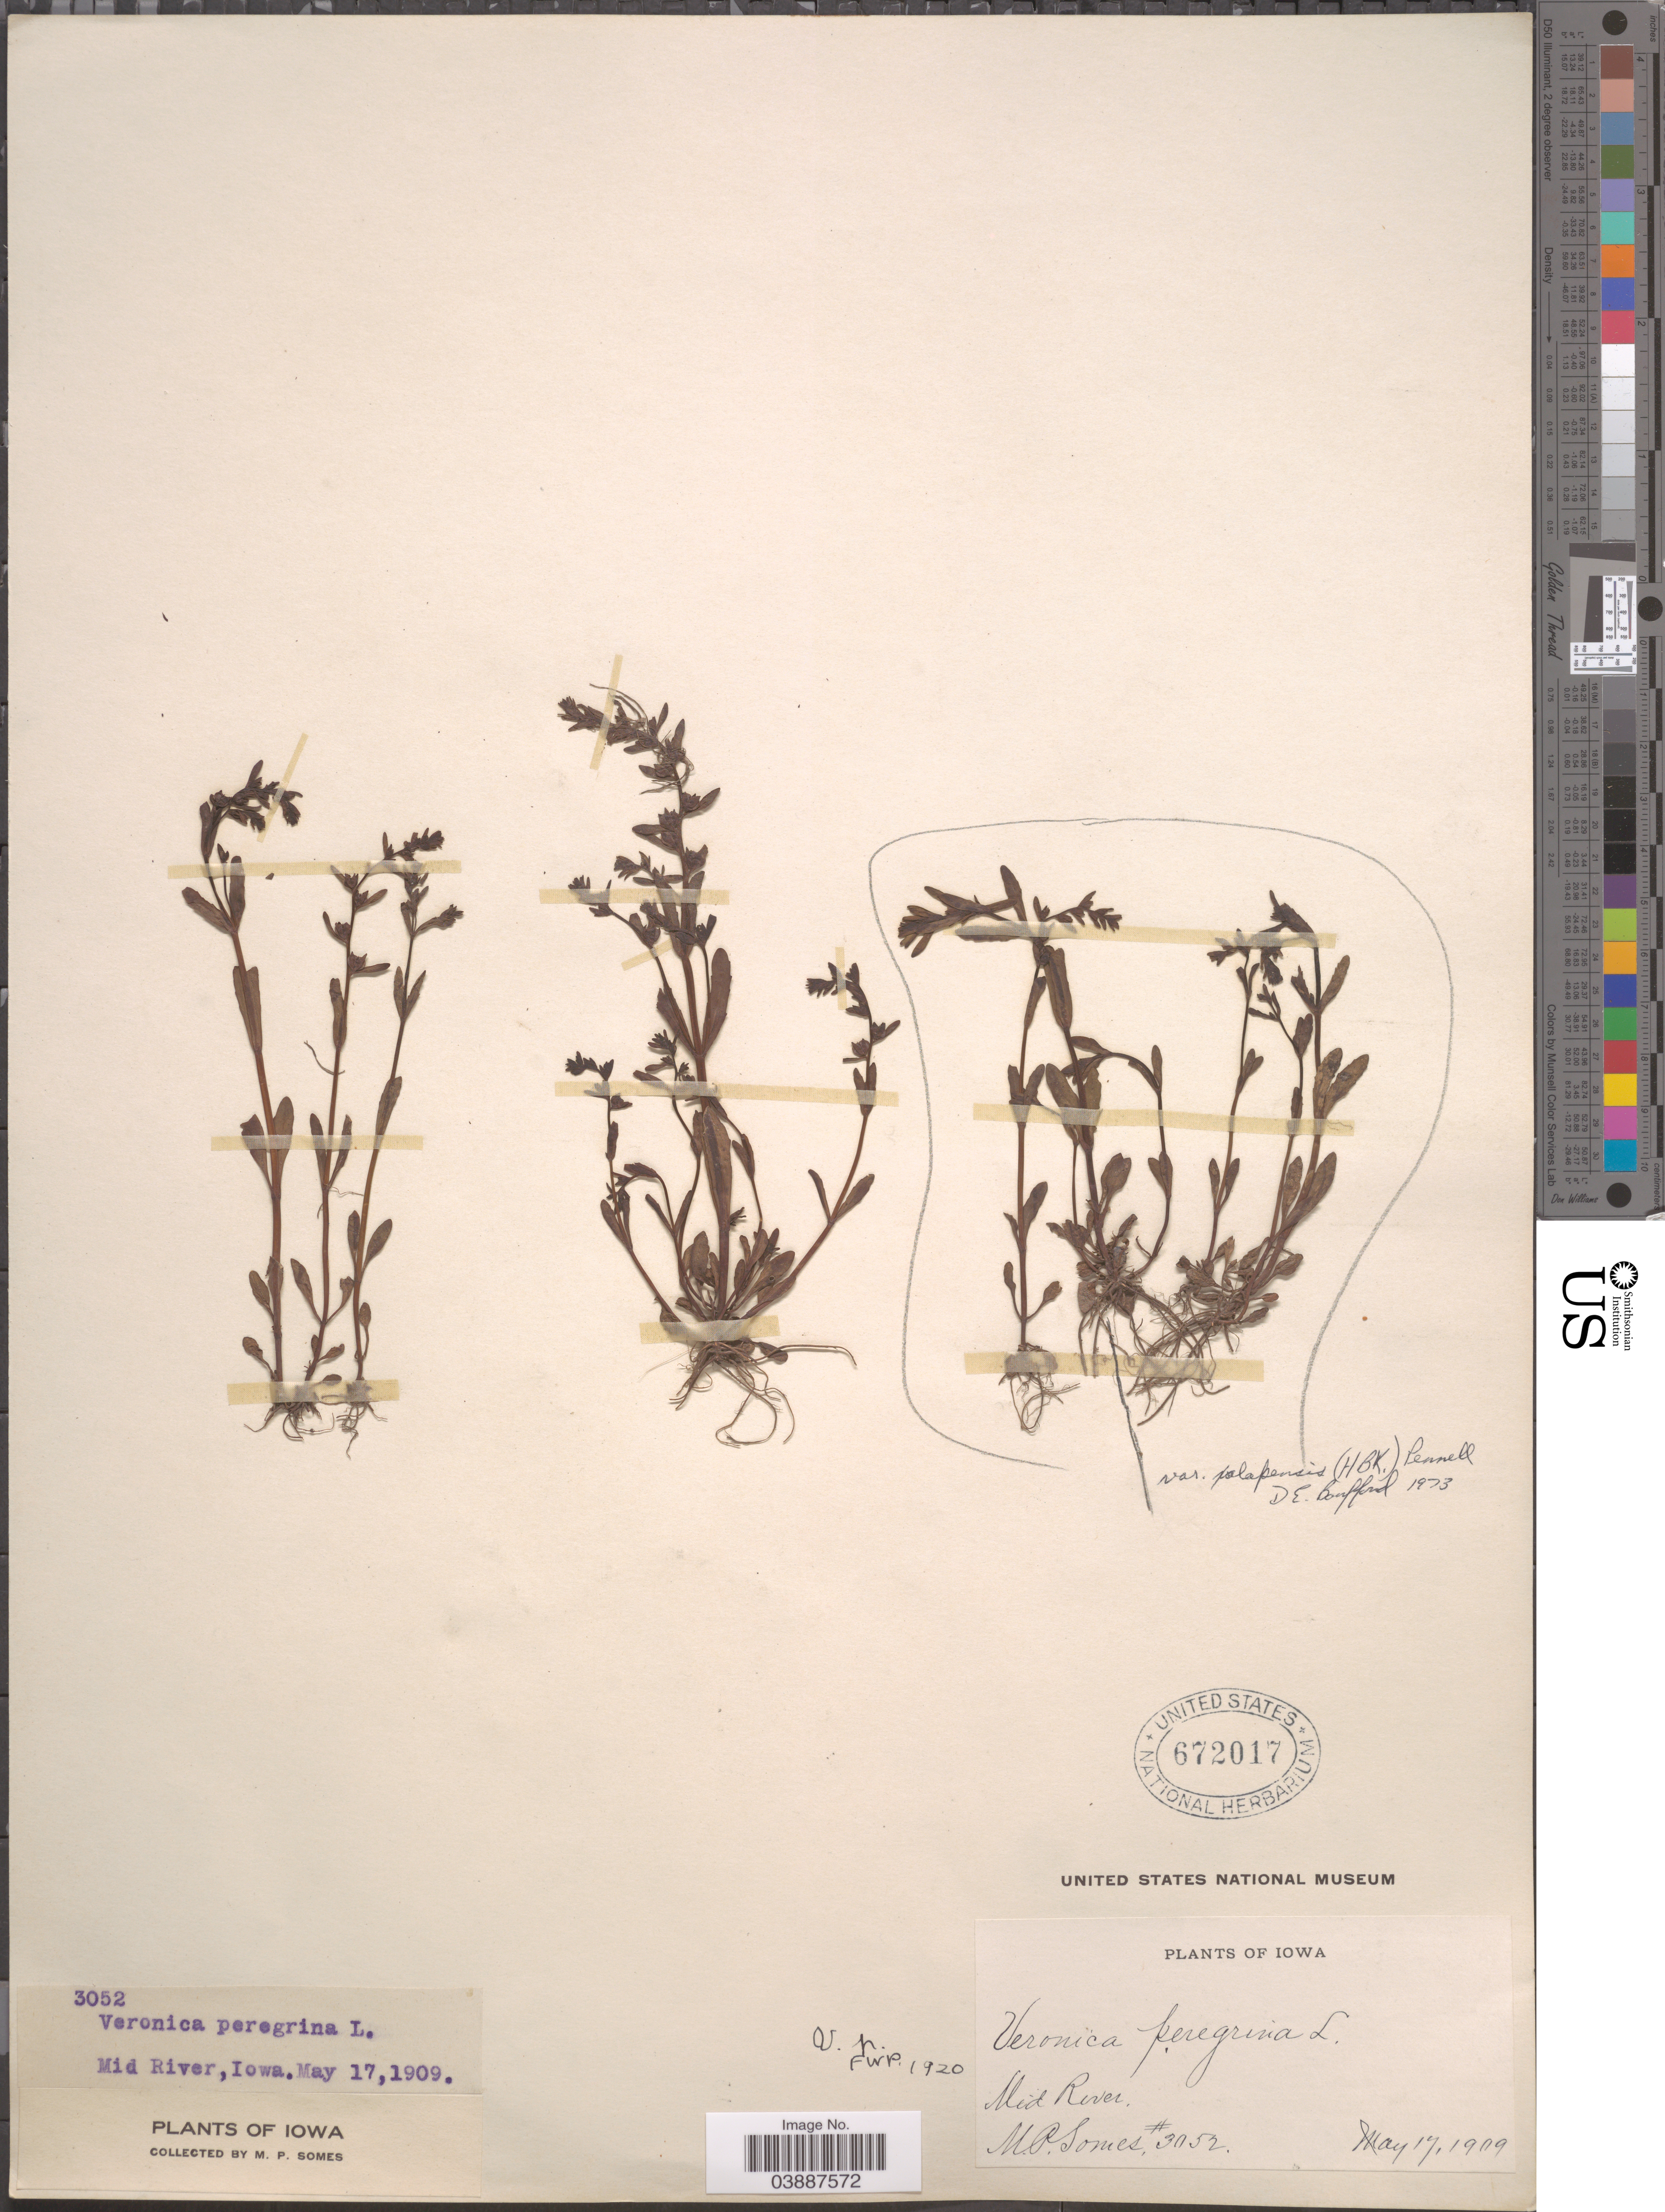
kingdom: Plantae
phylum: Tracheophyta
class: Magnoliopsida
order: Lamiales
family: Plantaginaceae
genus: Veronica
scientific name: Veronica peregrina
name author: L.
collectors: M. Somes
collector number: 3052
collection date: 1909-05-17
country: United States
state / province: Iowa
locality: Mid River.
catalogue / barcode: US 672017